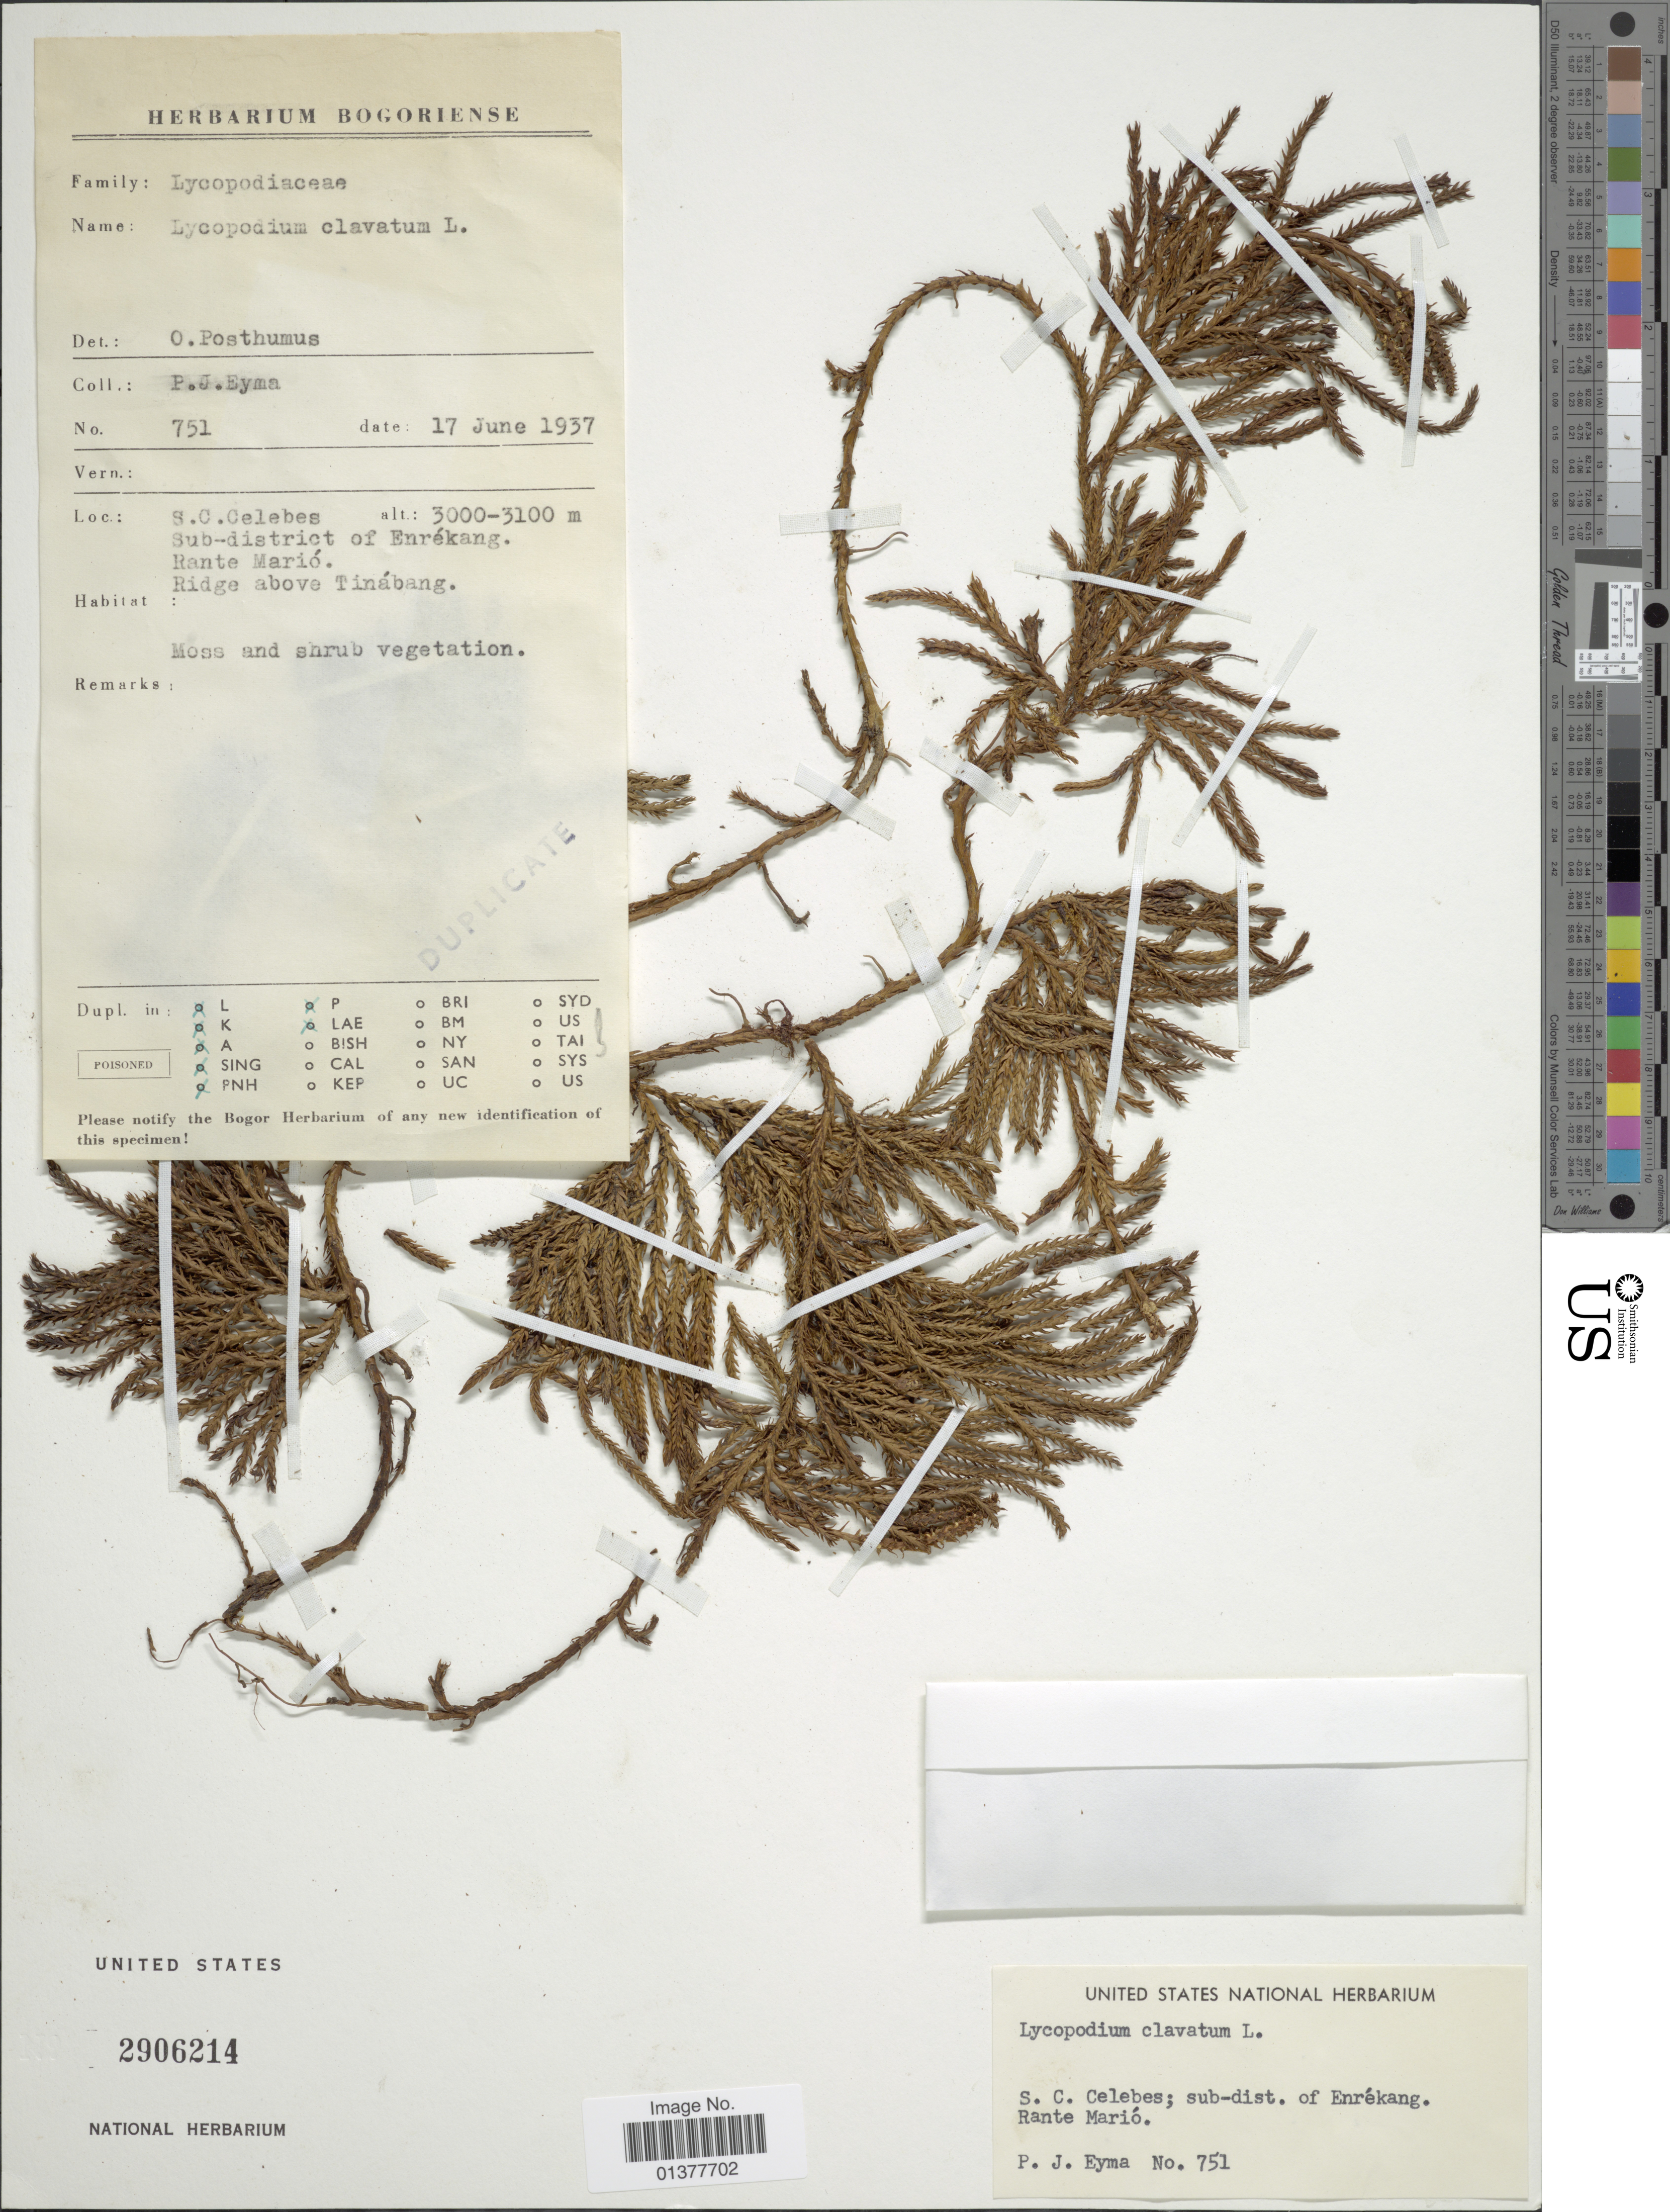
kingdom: Plantae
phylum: Tracheophyta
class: Lycopodiopsida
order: Lycopodiales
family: Lycopodiaceae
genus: Diphasium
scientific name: Diphasium scariosum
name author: (G. Forst.) Rothm.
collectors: P. J. Eyma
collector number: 751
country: Indonesia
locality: S.C. Celebes; sub-dist. of Enrékang, Rante Marió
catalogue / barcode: US 2906214